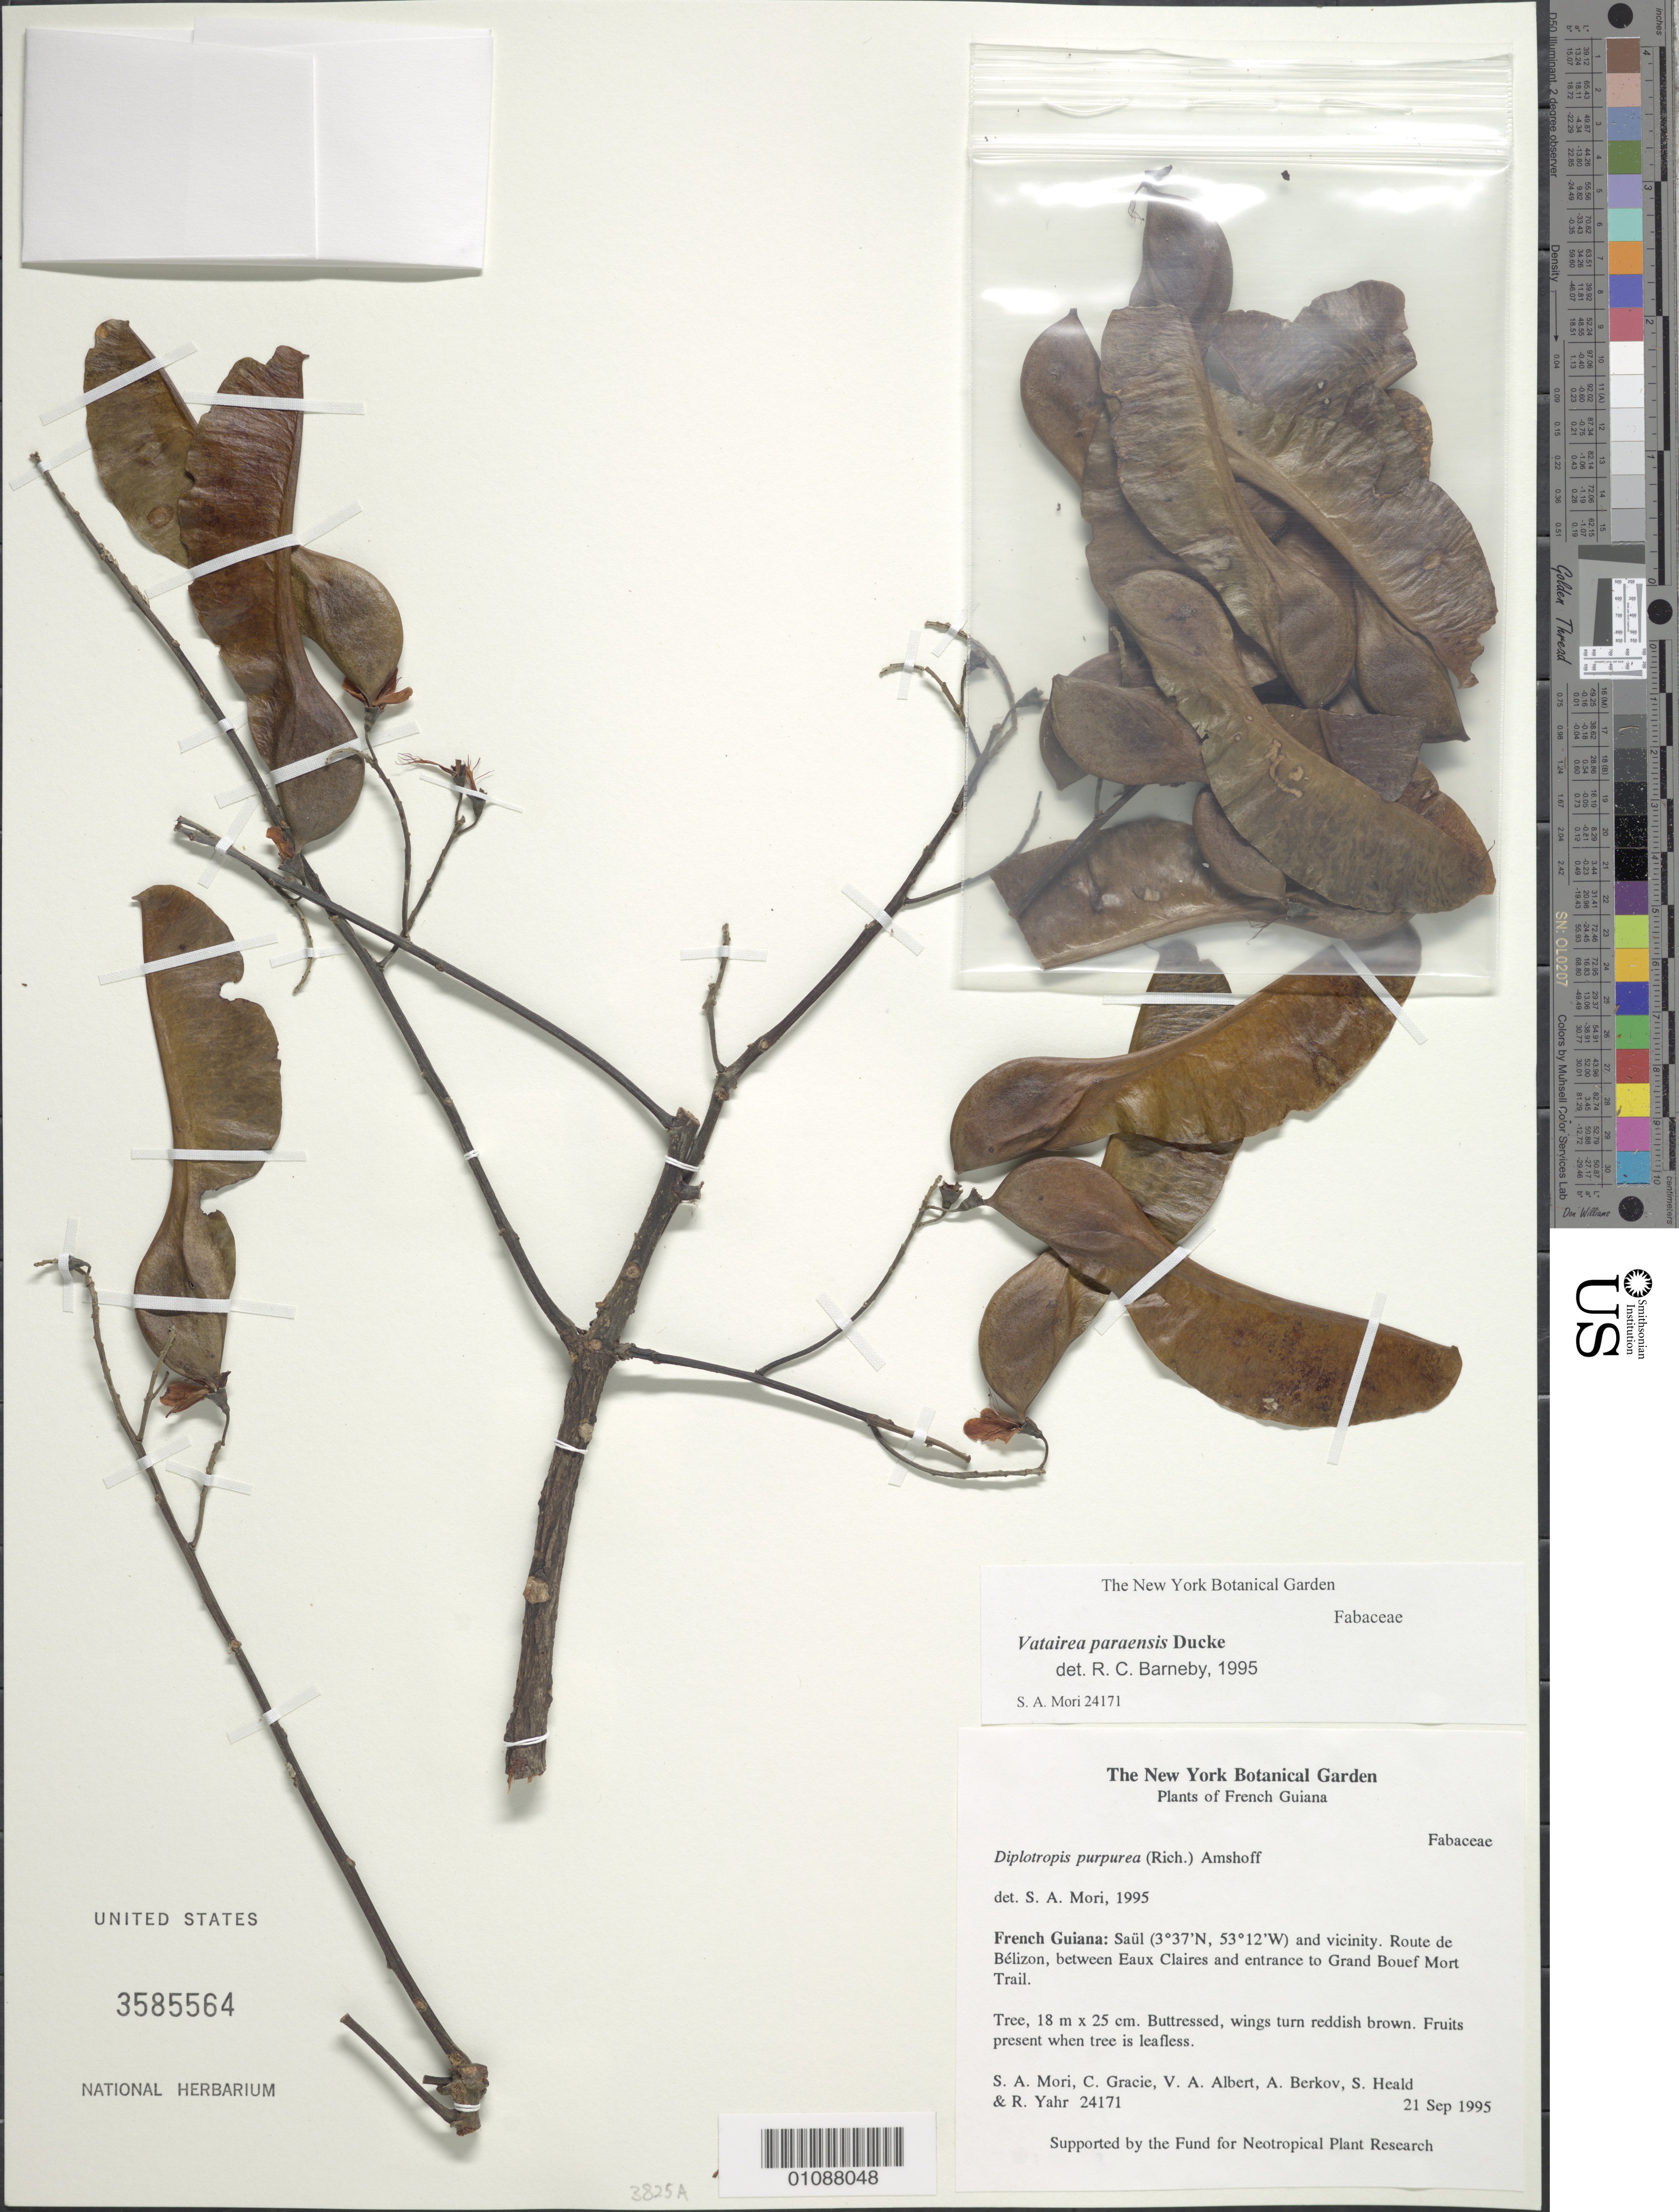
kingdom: Plantae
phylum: Tracheophyta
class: Magnoliopsida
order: Fabales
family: Fabaceae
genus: Vatairea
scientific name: Vatairea paraensis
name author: Ducke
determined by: Barneby, Rupert C., (NY)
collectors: S. Mori, C. A. Gracie, V. A. Albert, A. Berkov, S. Heald & R. Yahr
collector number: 24171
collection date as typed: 21-Sep-95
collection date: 1995-09-21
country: French Guiana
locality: Saül and vic., Route de Belizon, between Eaux Claires and entrance to Grand Boeuf Mort Trail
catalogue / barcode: US 3585564